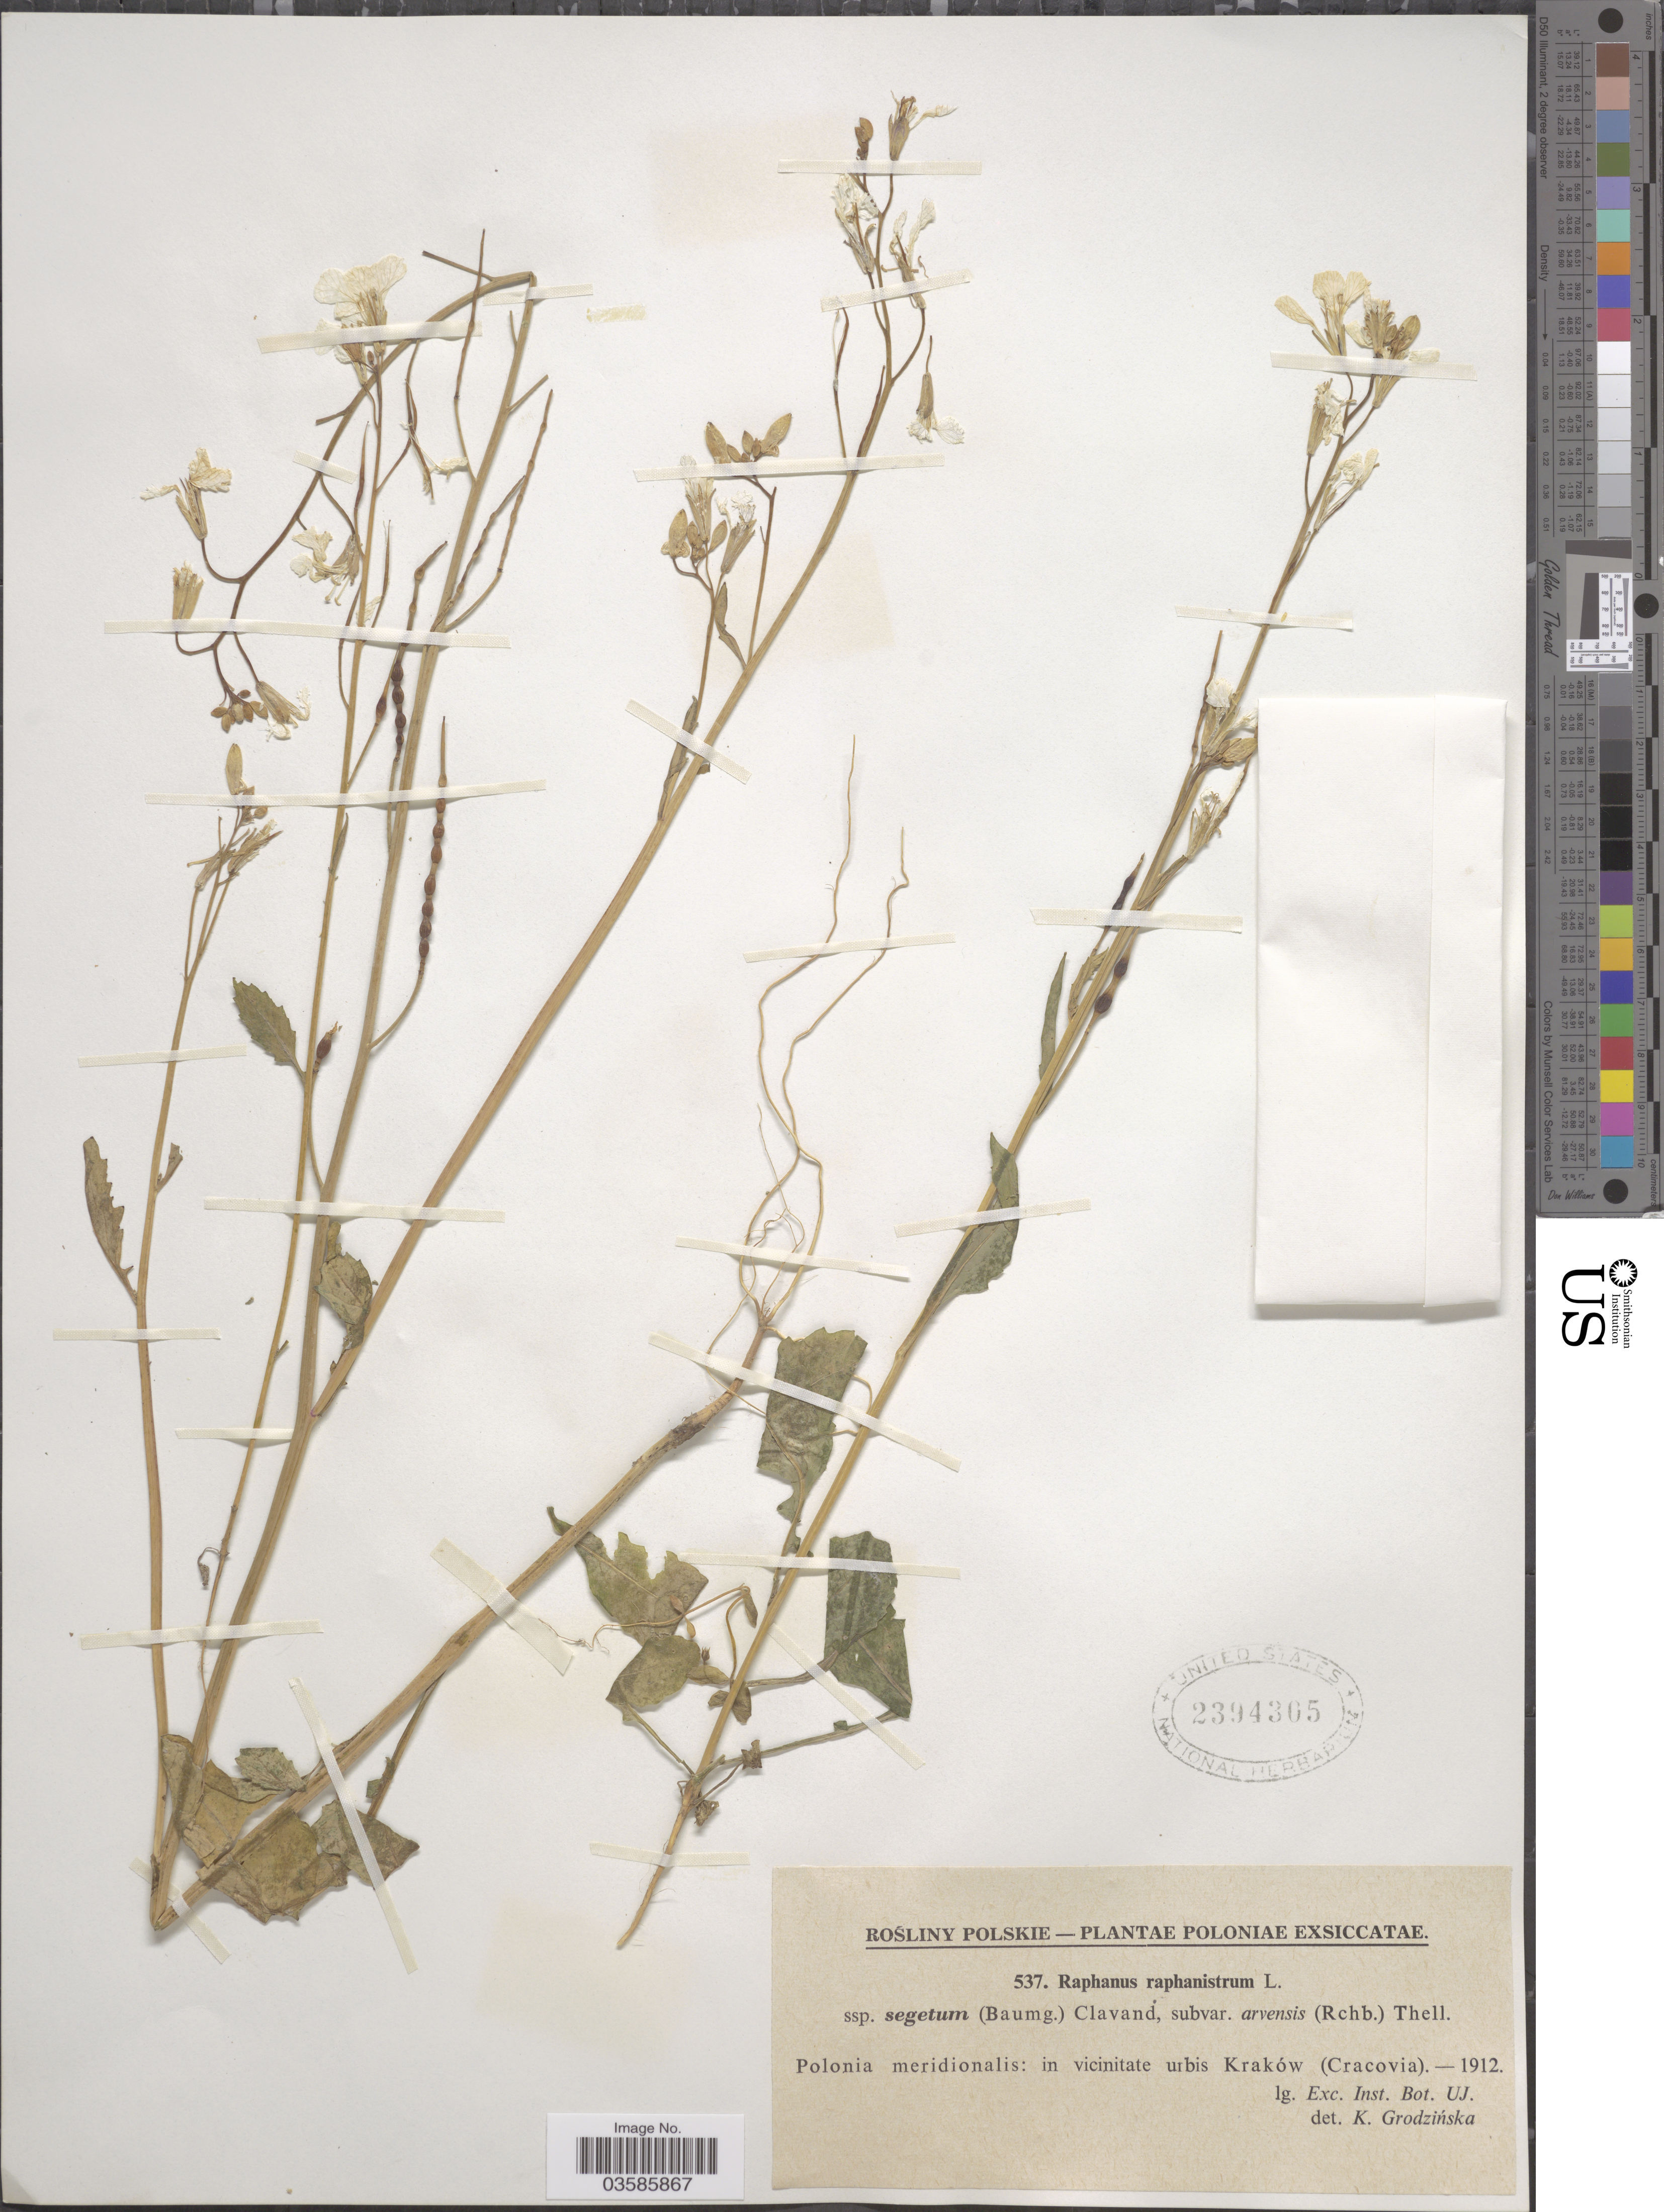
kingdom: Plantae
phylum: Tracheophyta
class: Magnoliopsida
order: Brassicales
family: Brassicaceae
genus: Raphanus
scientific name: Raphanus raphanistrum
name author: L.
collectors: ex Inst. Bot. UJ.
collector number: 537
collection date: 1912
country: Poland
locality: Poloniae. Polonia meridionalis: in vicinitate urbis Kraków (Cracovia).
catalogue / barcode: US 2394305